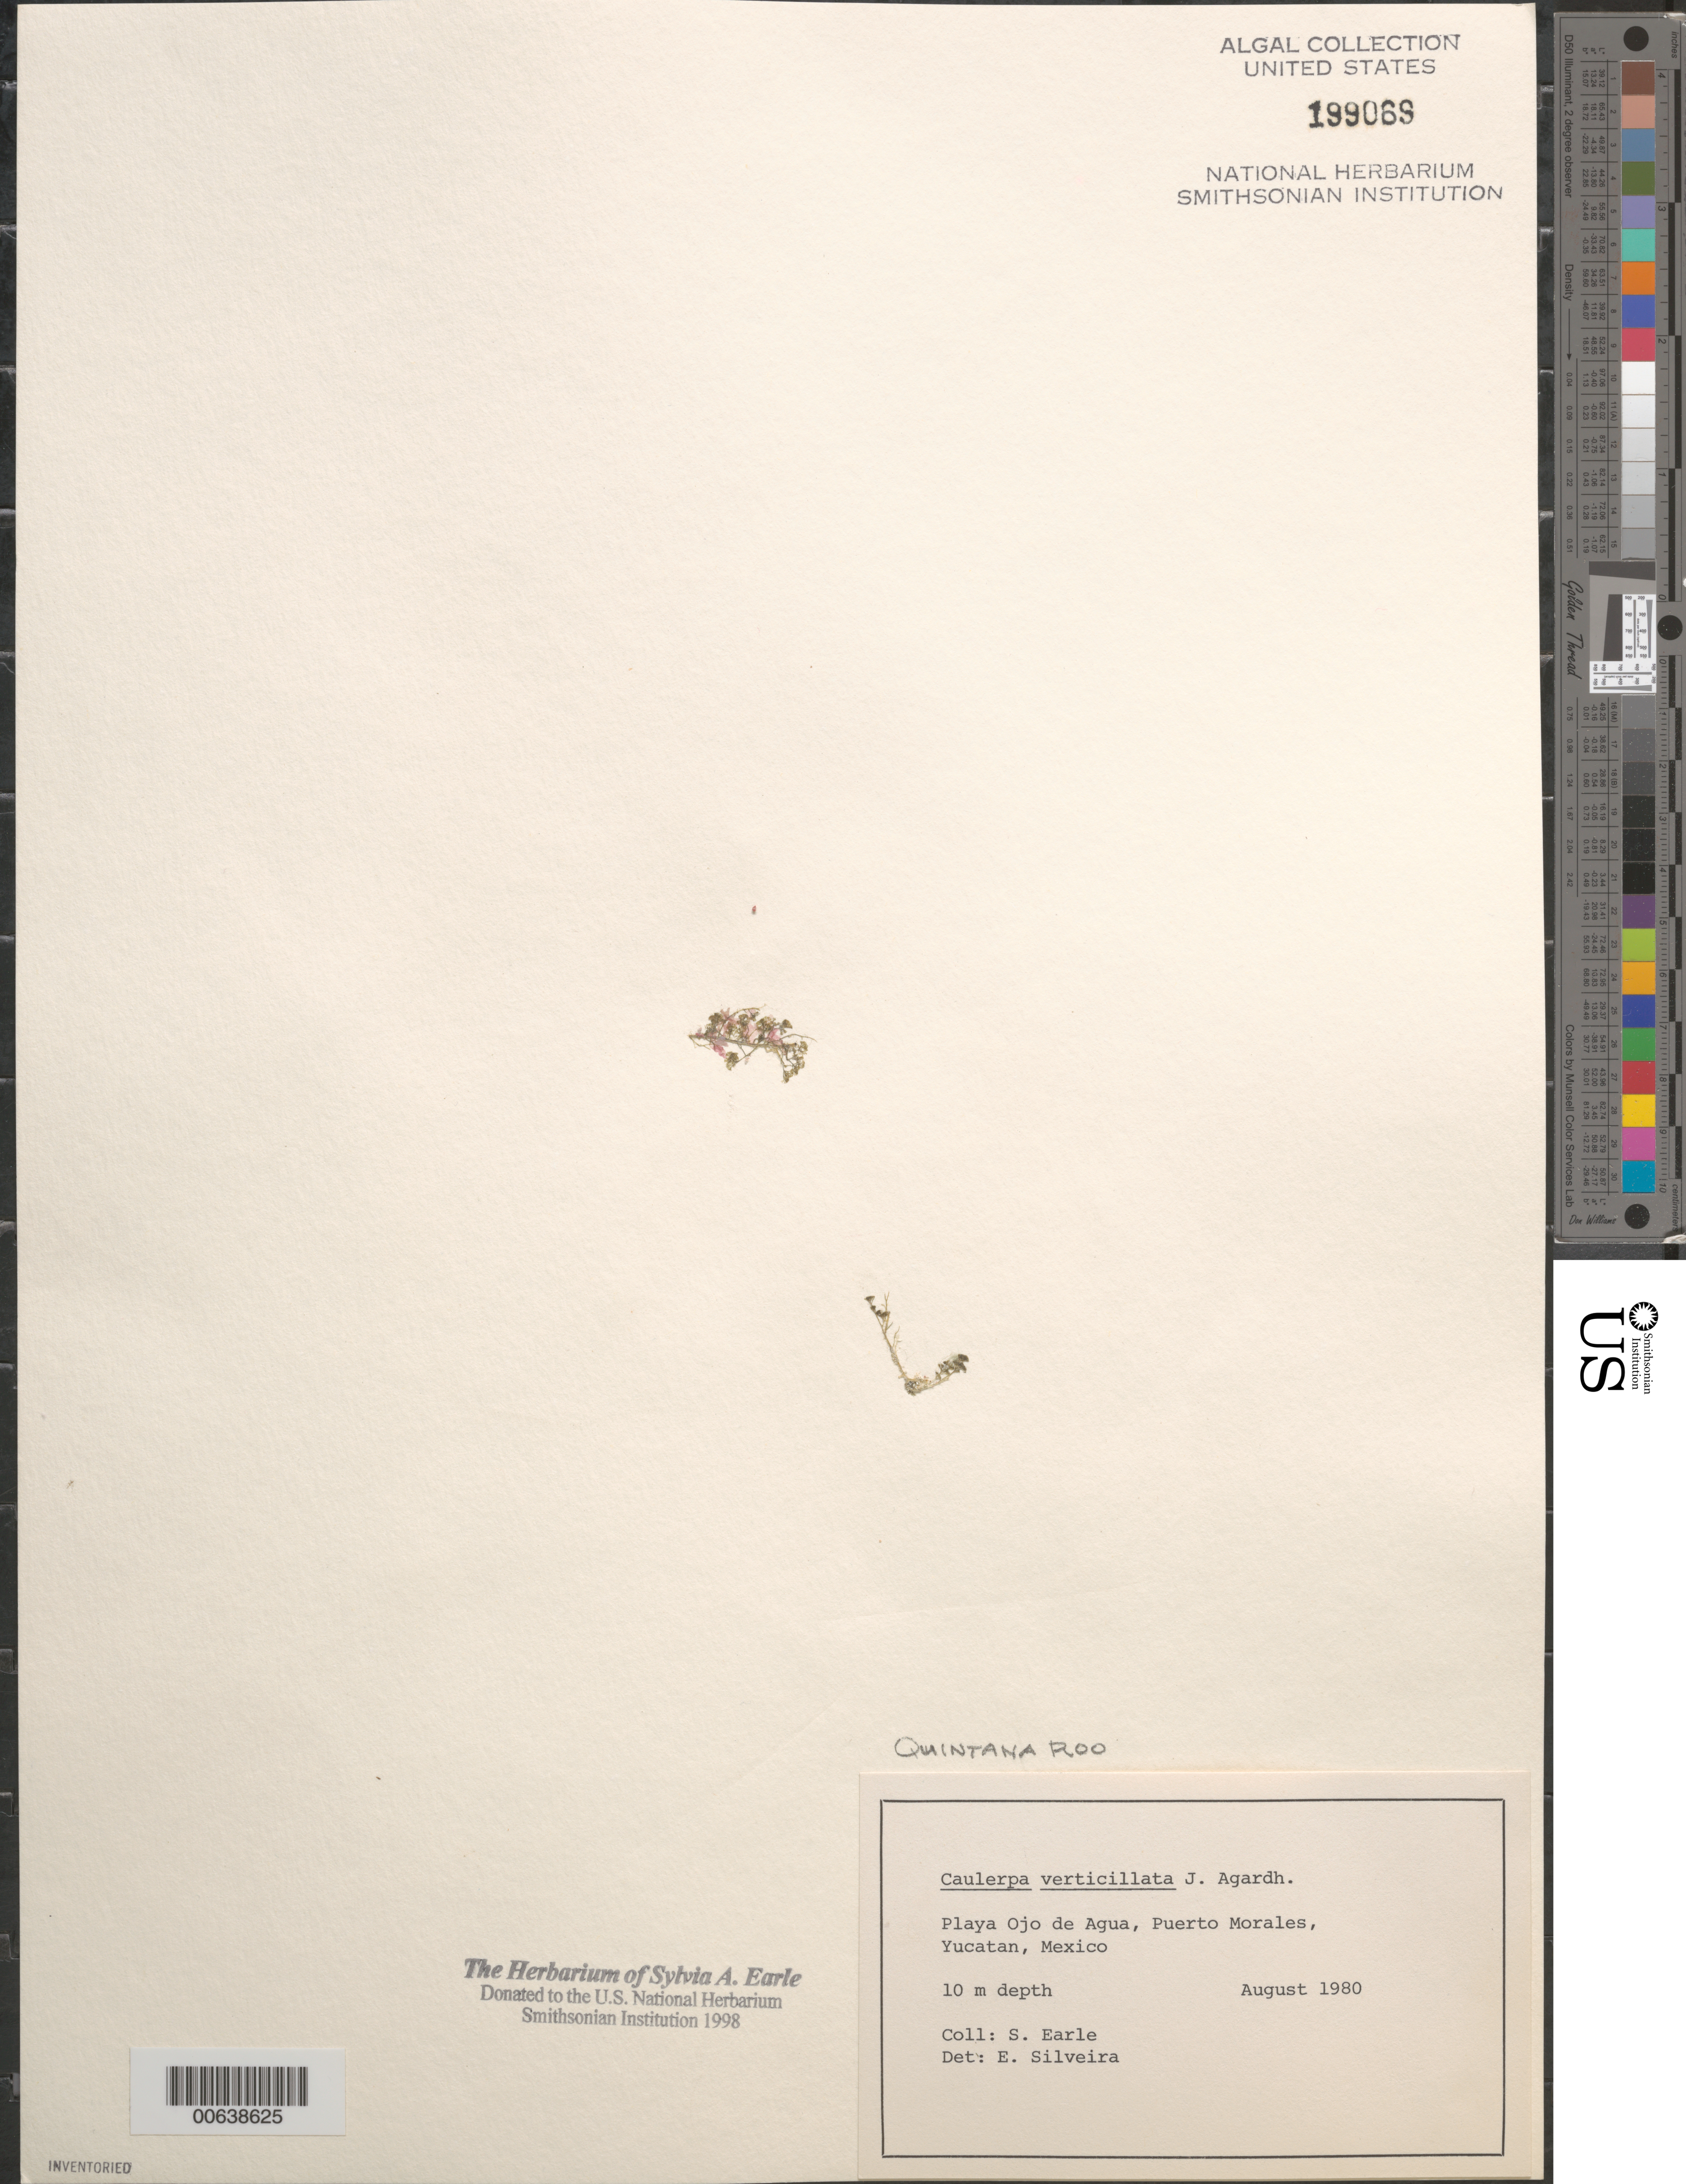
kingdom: Plantae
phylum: Chlorophyta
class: Ulvophyceae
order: Bryopsidales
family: Caulerpaceae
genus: Caulerpa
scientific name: Caulerpa verticillata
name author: J. Agardh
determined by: Silveira, E. A.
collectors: S. A. Earle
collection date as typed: Aug 1980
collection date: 1980-08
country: Mexico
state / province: Quintana Roo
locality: Playa Ojo de Agua, Puerto Morales, Yucatan Peninsula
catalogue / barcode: US 199069